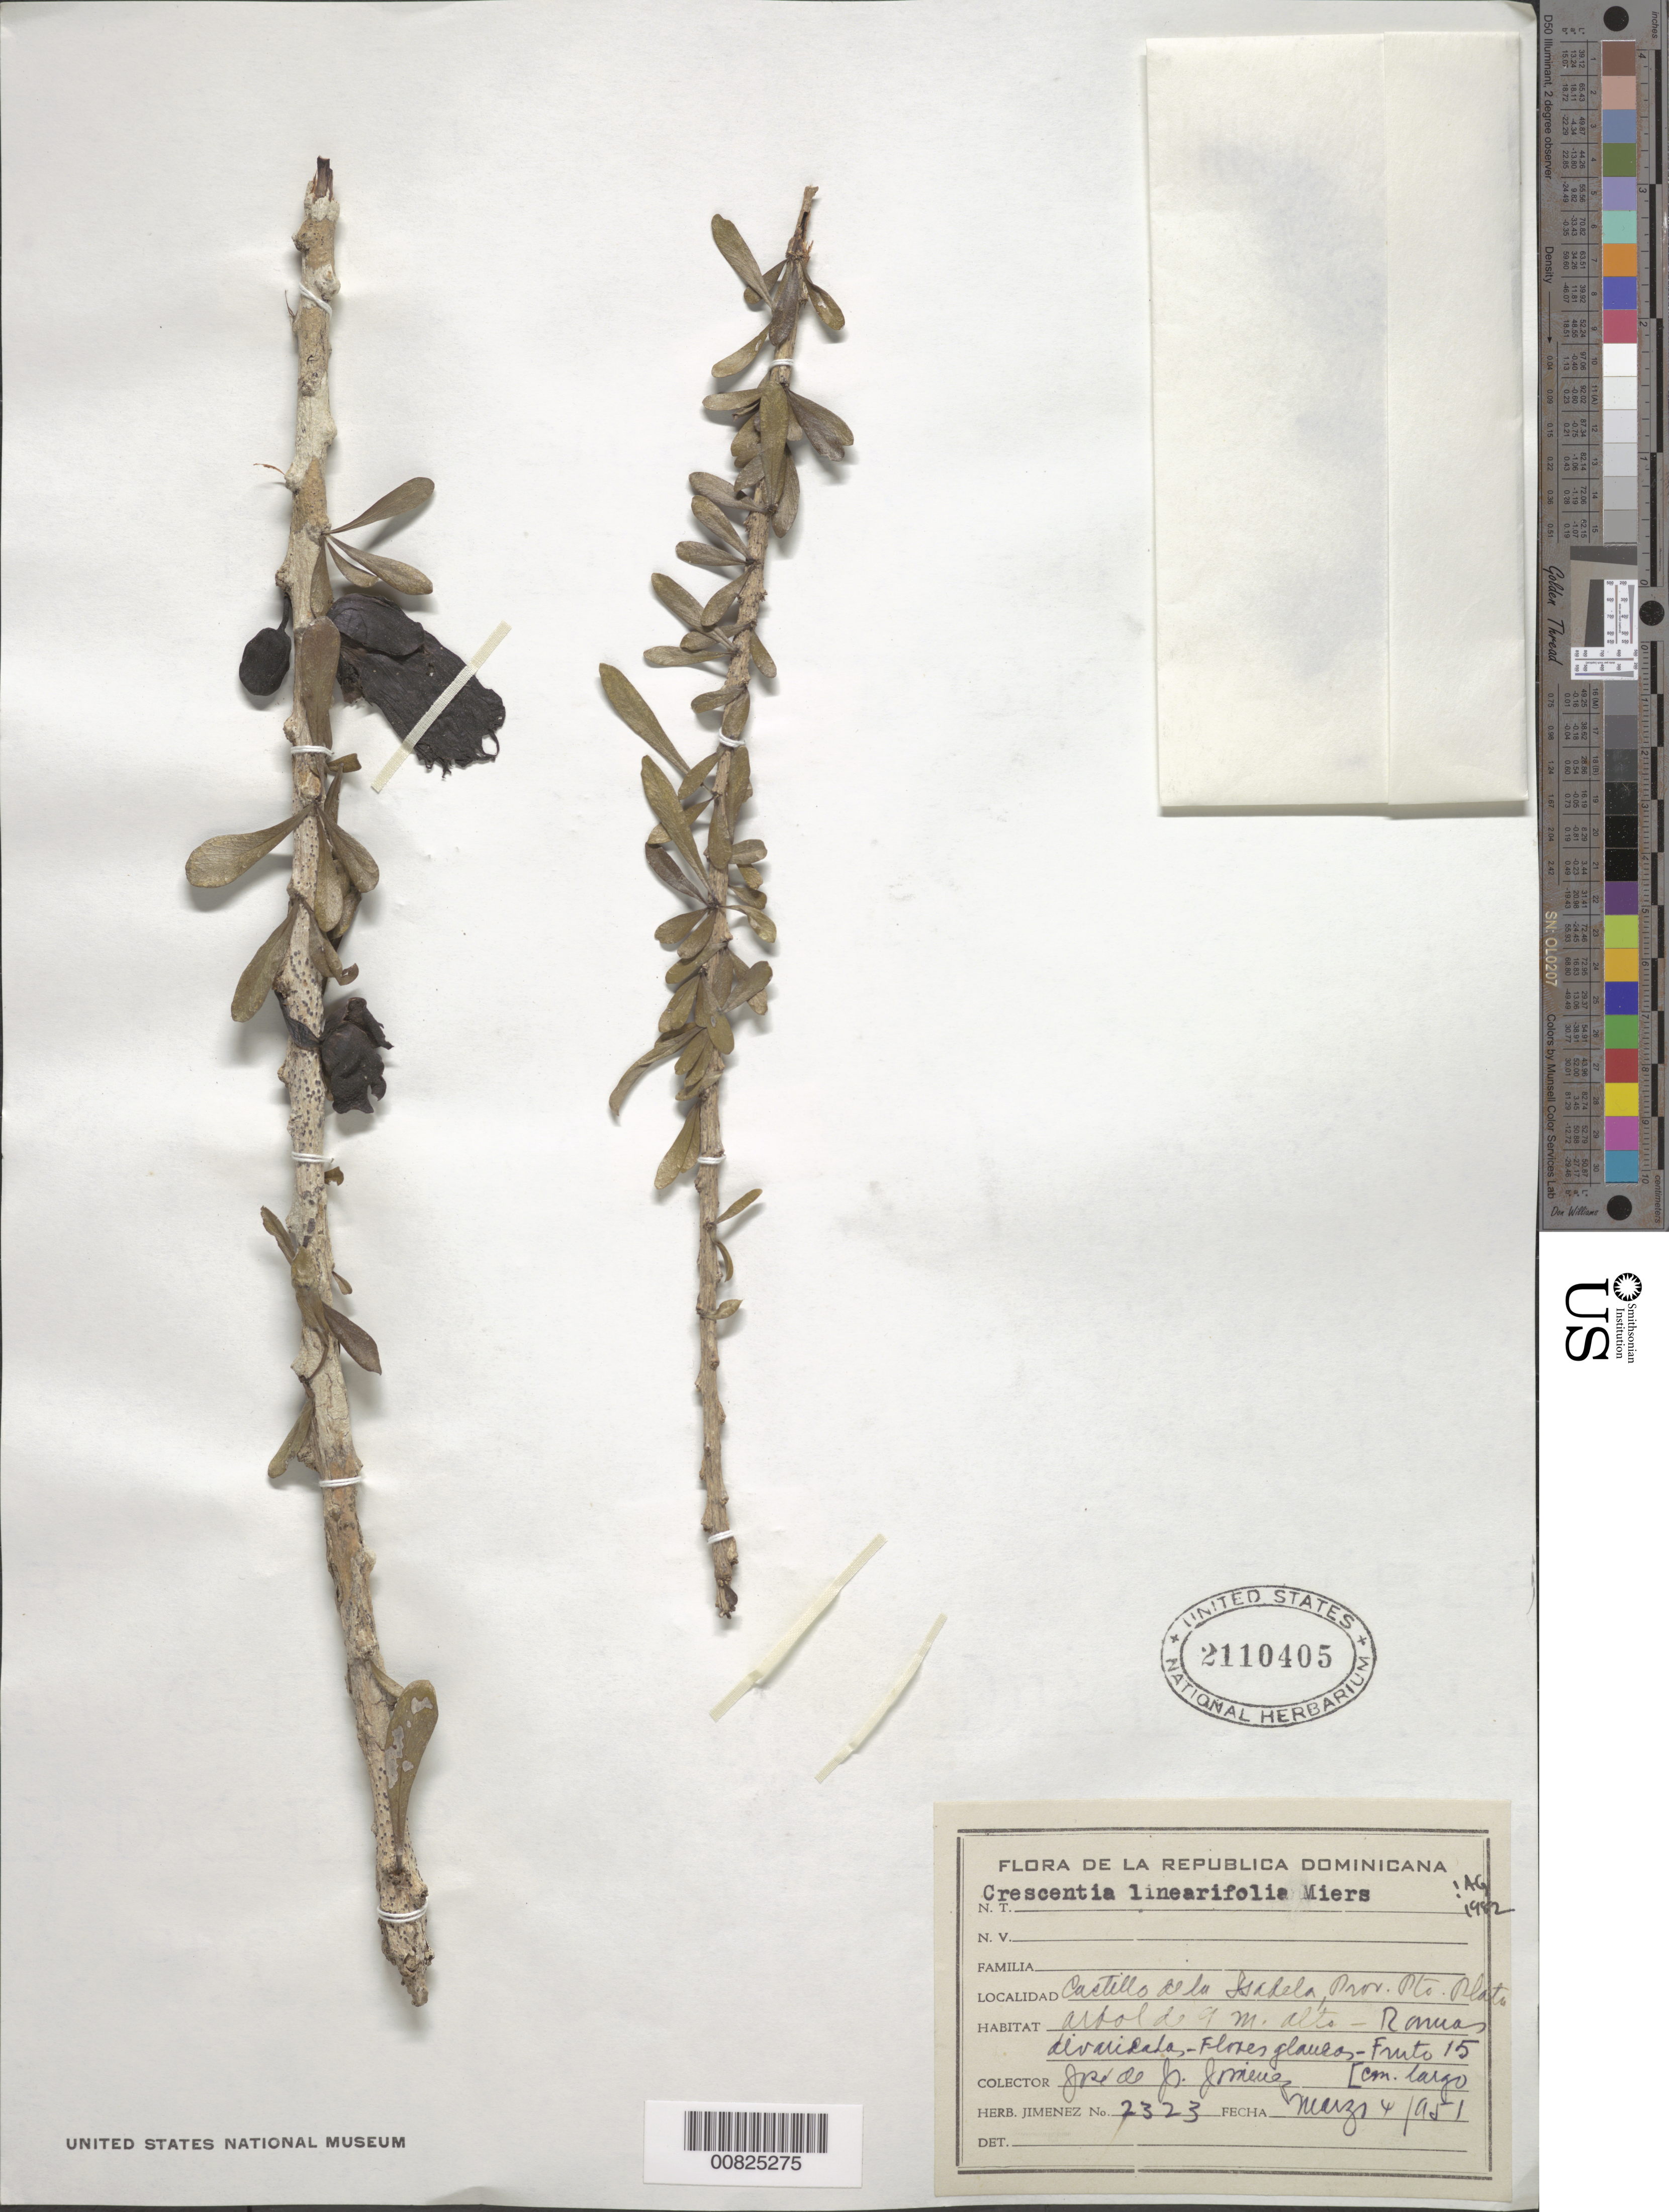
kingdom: Plantae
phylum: Tracheophyta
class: Magnoliopsida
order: Lamiales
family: Bignoniaceae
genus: Crescentia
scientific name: Crescentia linearifolia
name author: Miers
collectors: J. J. Jiménez Almonte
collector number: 2323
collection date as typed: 04 Mar 1951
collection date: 1951-03-04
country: Dominican Republic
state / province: Puerto Plata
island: Hispaniola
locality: Castillo de la Isabela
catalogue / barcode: US 2110405